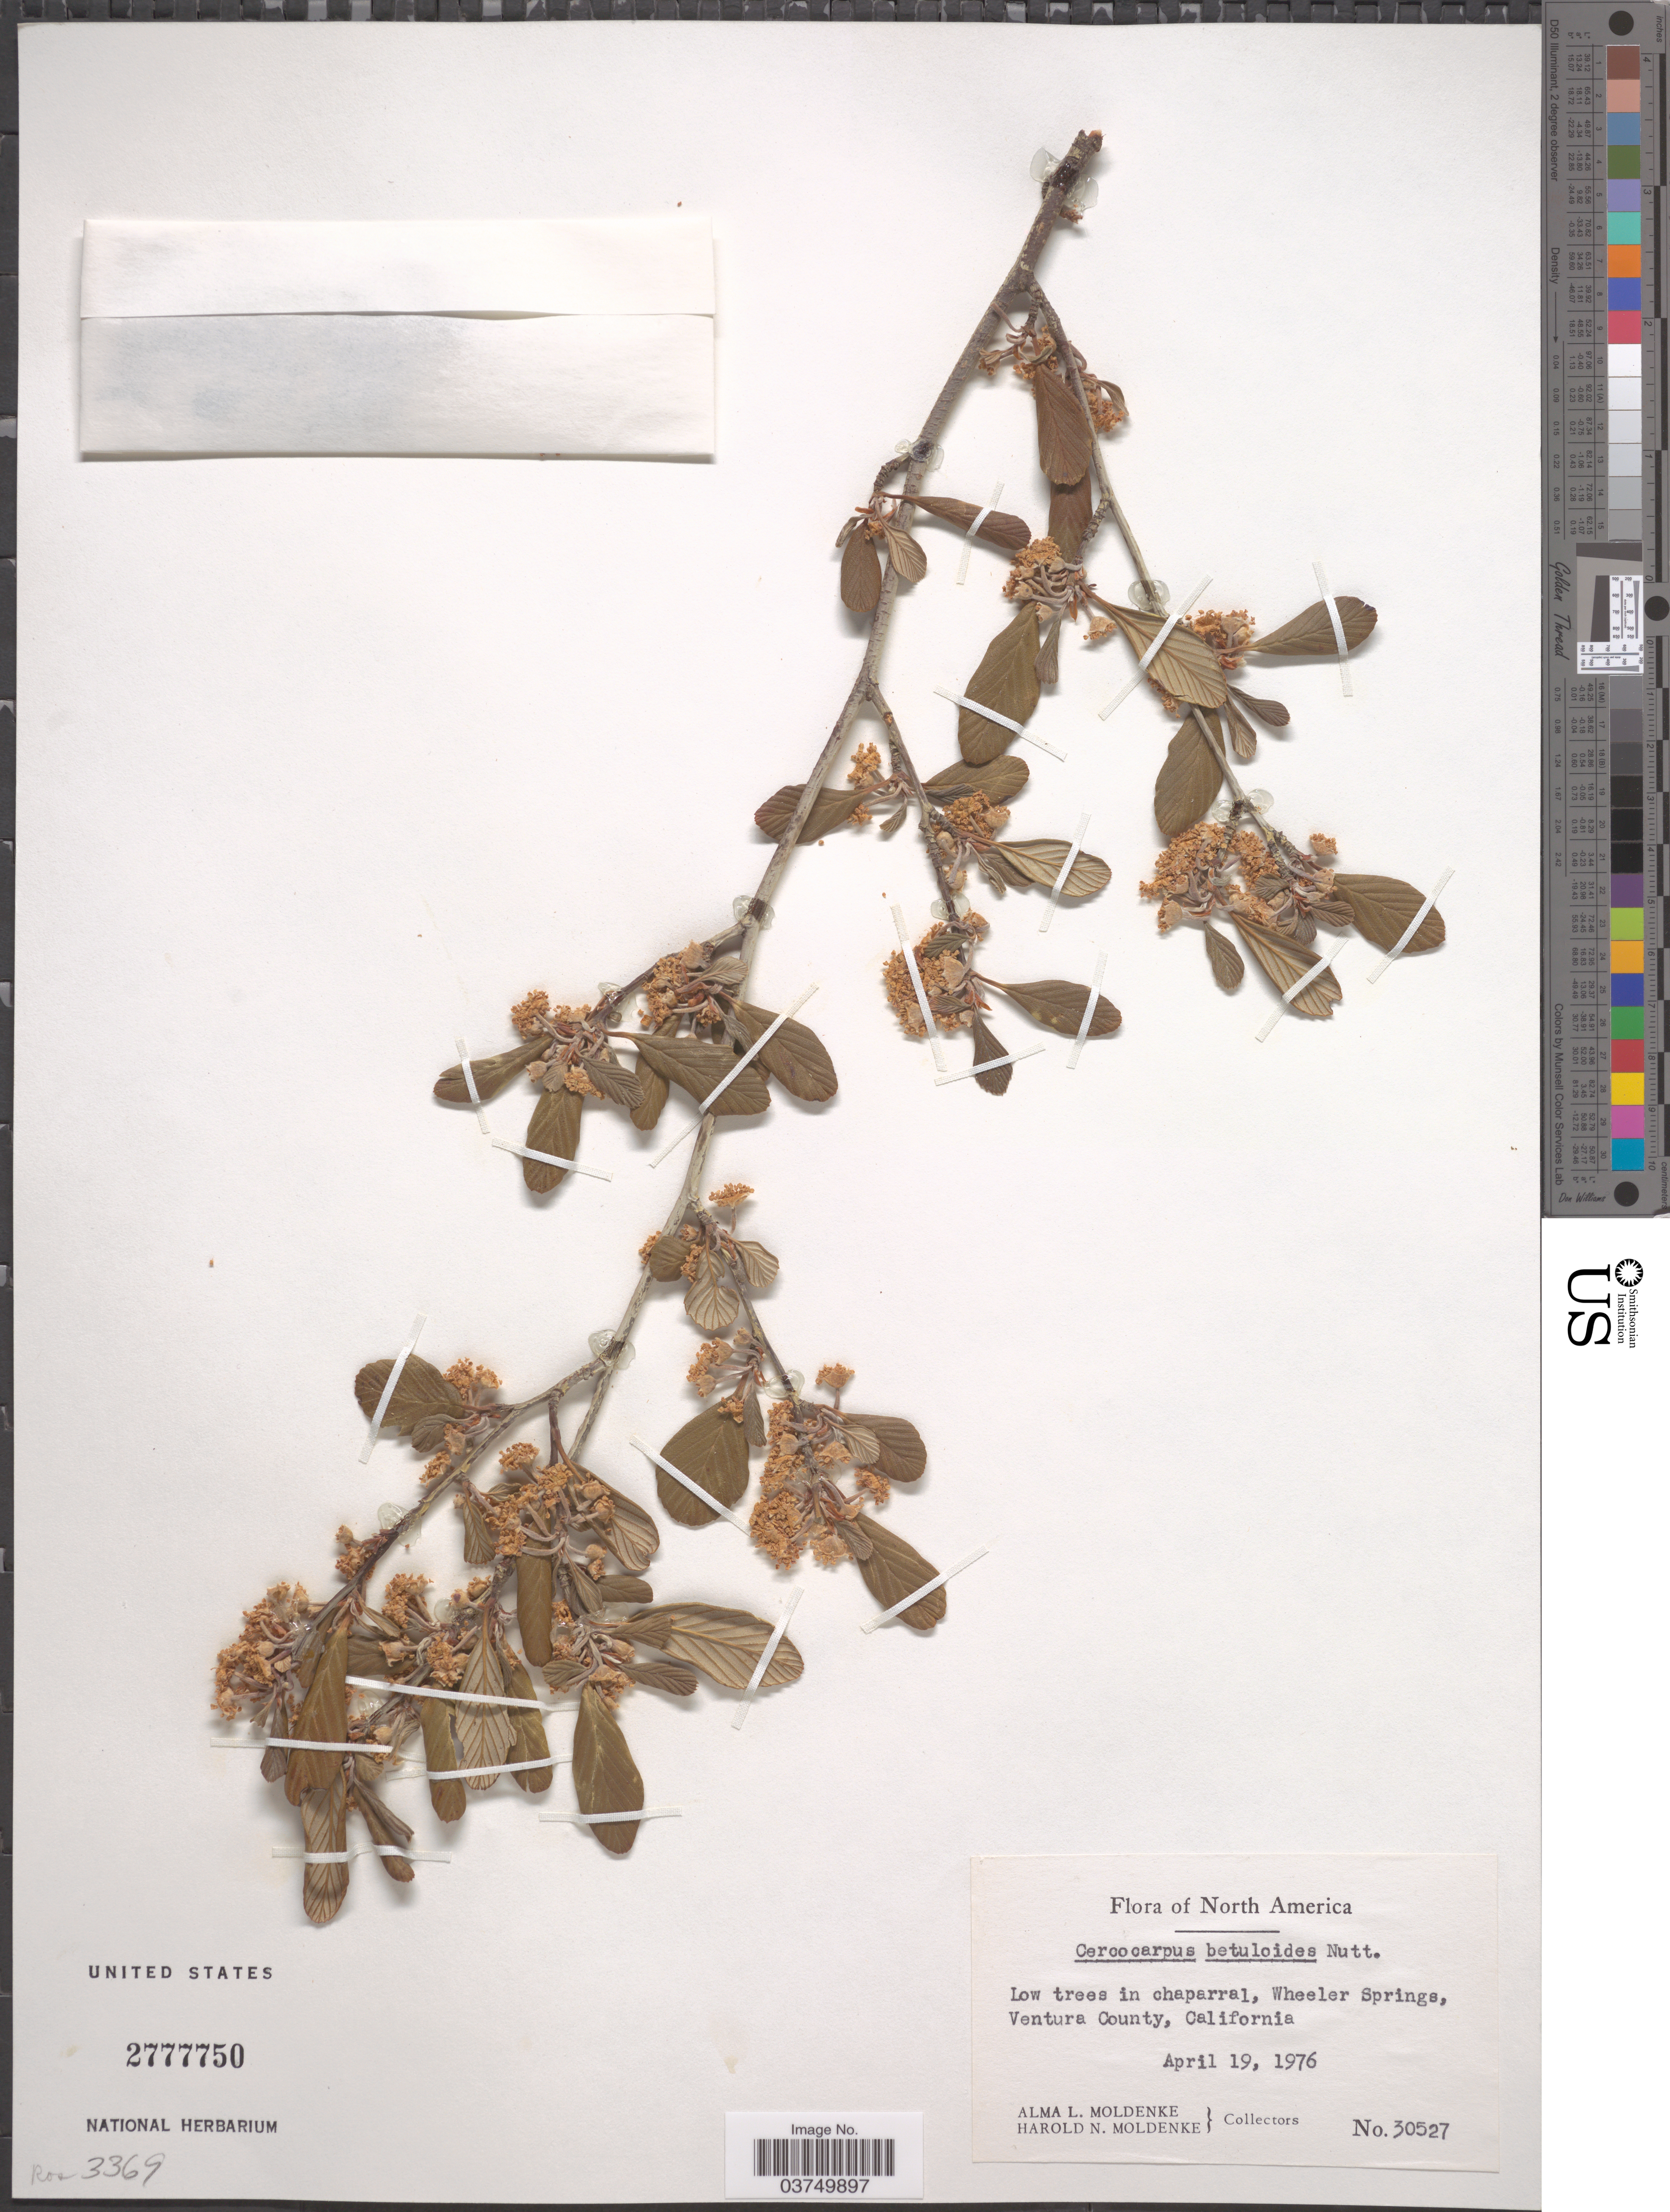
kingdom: Plantae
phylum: Tracheophyta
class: Magnoliopsida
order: Rosales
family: Rosaceae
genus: Cercocarpus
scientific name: Cercocarpus betuloides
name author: Nutt.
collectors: A. L. Moldenke & H. N. Moldenke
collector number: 30527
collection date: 1976-04-19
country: United States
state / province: California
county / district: Ventura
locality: Wheeler Springs, Ventura County.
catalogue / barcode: US 2777750